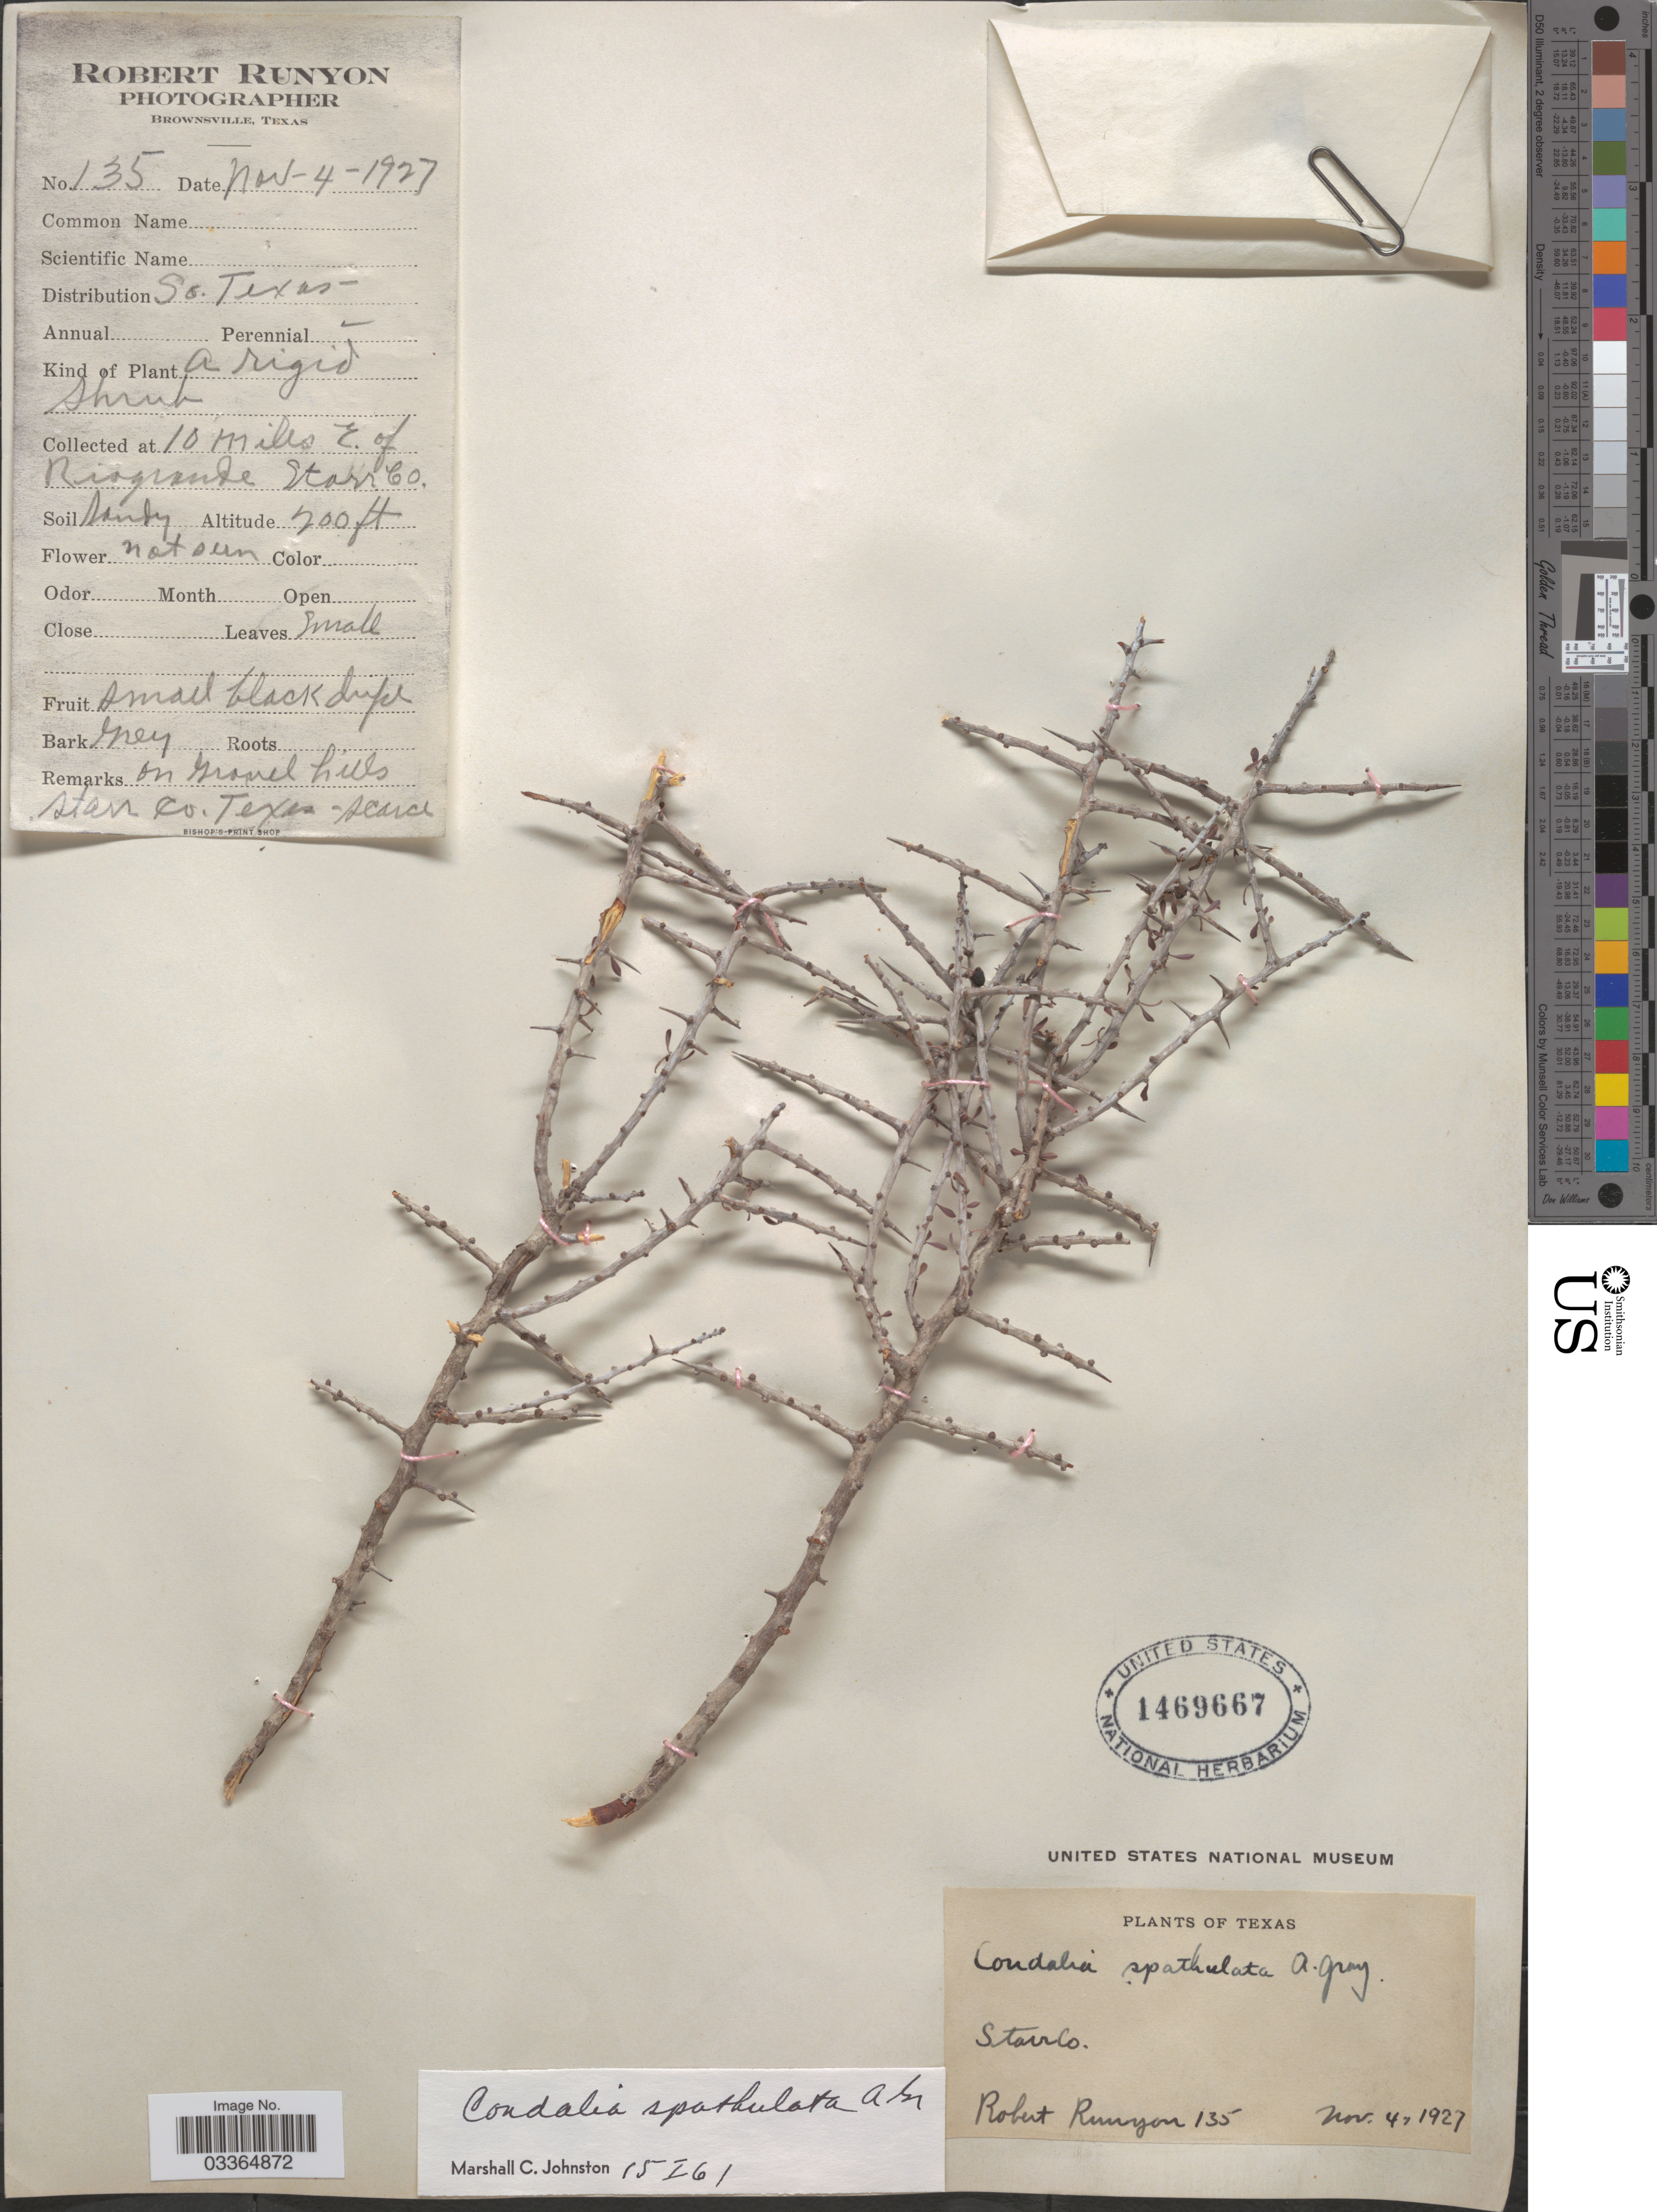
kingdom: Plantae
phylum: Tracheophyta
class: Magnoliopsida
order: Rosales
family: Rhamnaceae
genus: Condalia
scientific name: Condalia spathulata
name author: A. Gray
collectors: R. Runyon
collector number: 135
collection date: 1927-11-04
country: United States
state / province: Texas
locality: Starr Co. 10 miles E. of Riogrande.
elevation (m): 61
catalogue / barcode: US 1469667